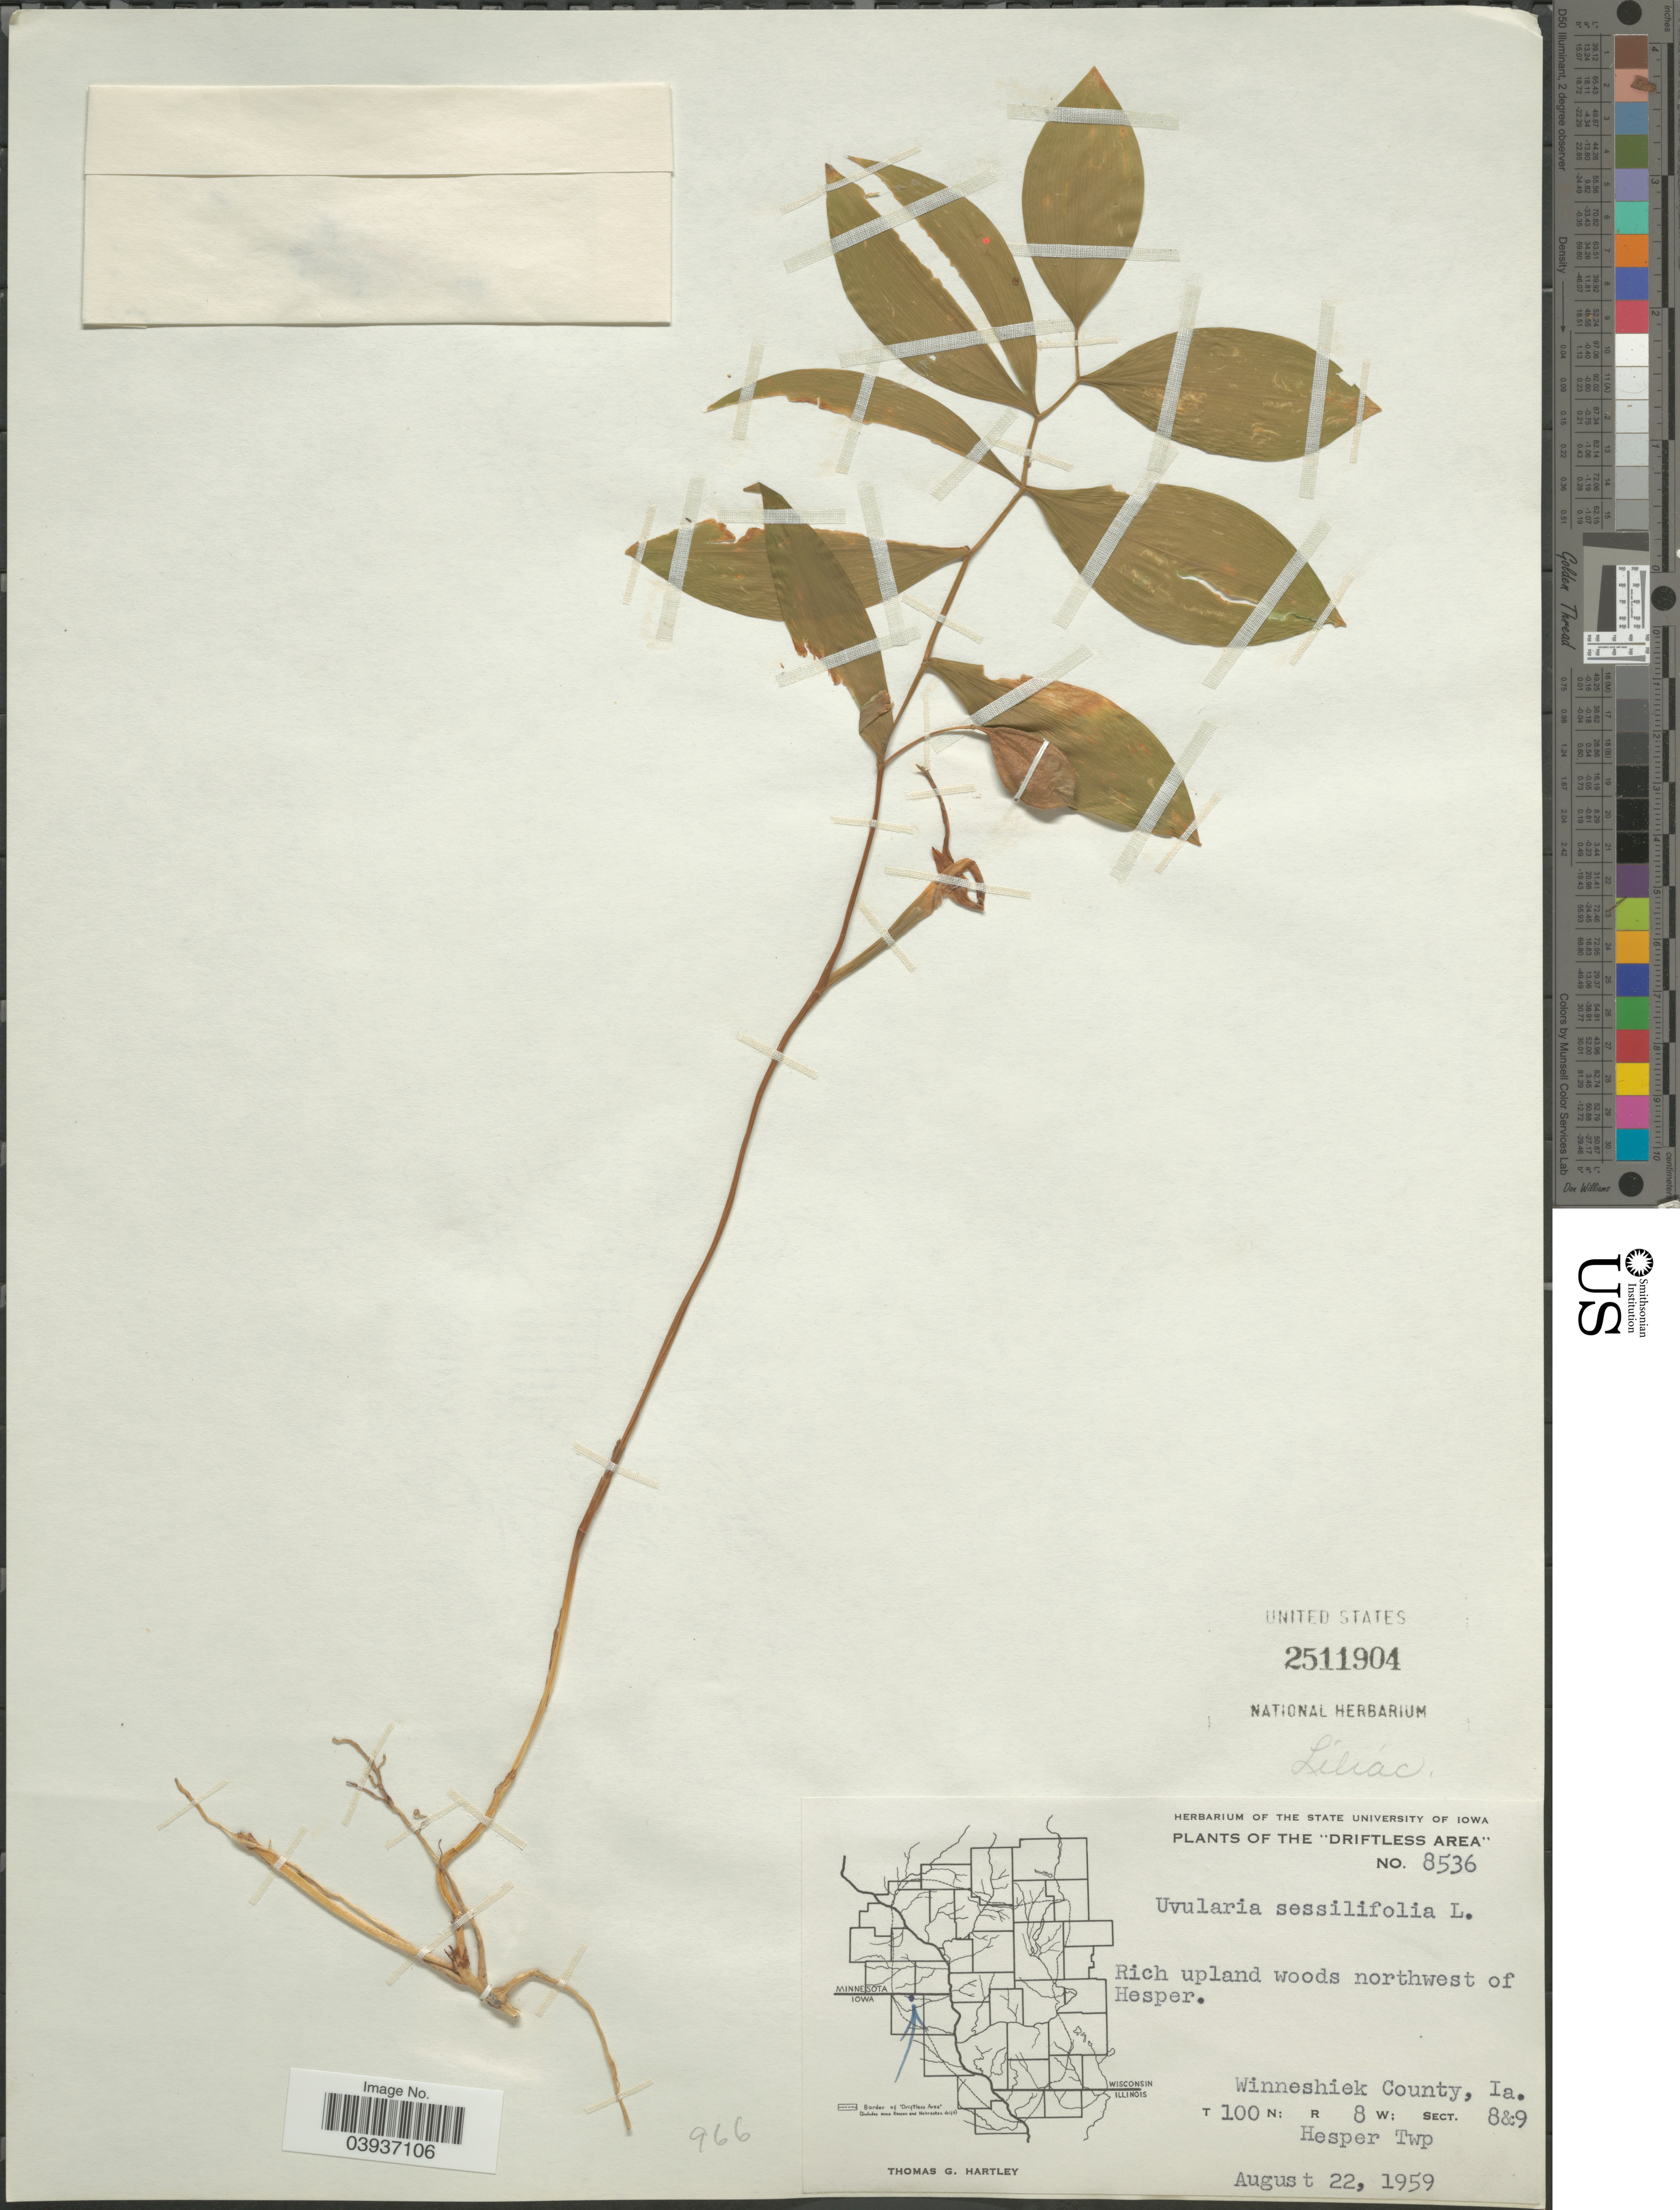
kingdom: Plantae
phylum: Tracheophyta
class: Liliopsida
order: Liliales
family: Colchicaceae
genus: Uvularia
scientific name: Uvularia sessilifolia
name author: L.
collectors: T. G. Hartley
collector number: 8536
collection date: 1959-08-22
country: United States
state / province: Iowa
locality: The "Driftless Area". Northwest of Hesper. Winneshiek County. T 100 N; R 8 W; Sect. 8&9. Hesper Twp.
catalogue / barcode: US 2511904